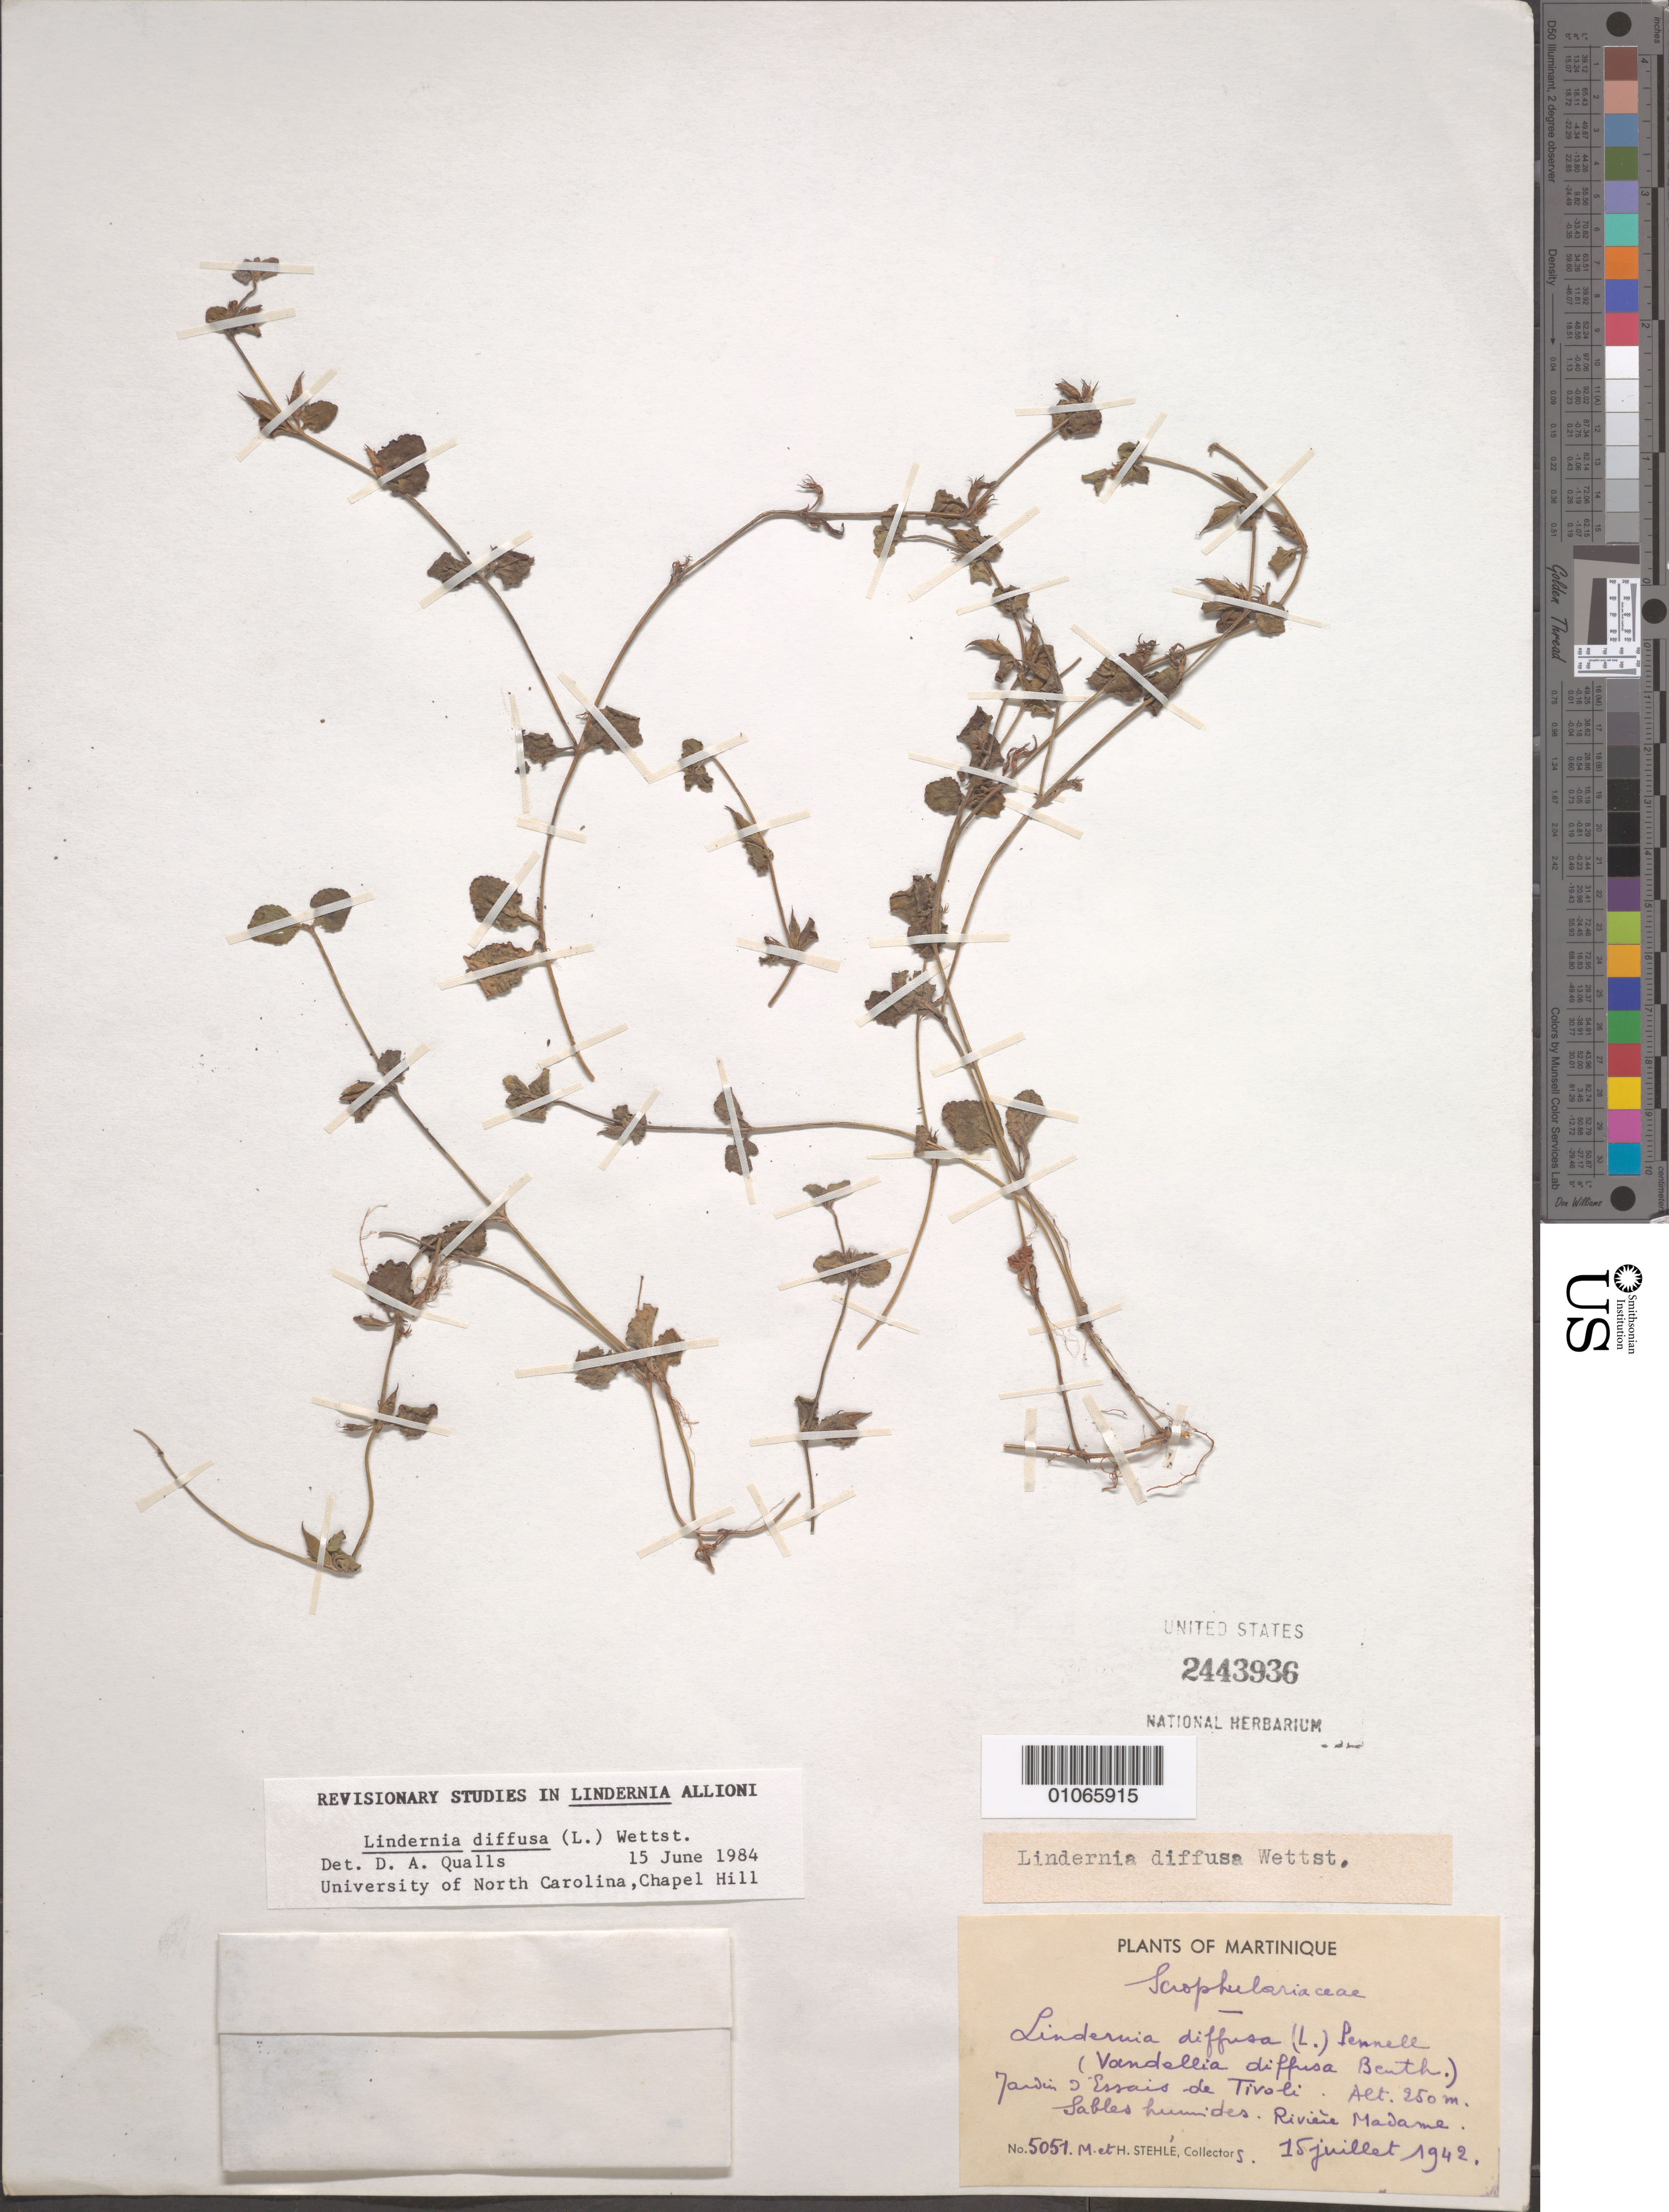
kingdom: Plantae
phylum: Tracheophyta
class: Magnoliopsida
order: Lamiales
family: Linderniaceae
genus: Lindernia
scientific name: Lindernia diffusa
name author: (L.) Wettst.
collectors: H. Stehlé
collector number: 5051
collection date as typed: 15 Jul 1942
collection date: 1942-07-15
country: Grenada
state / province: Saint Andrew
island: Grenada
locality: Test gardens of Tivoli. Wet soils. River Madame.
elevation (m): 250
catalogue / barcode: US 2443936